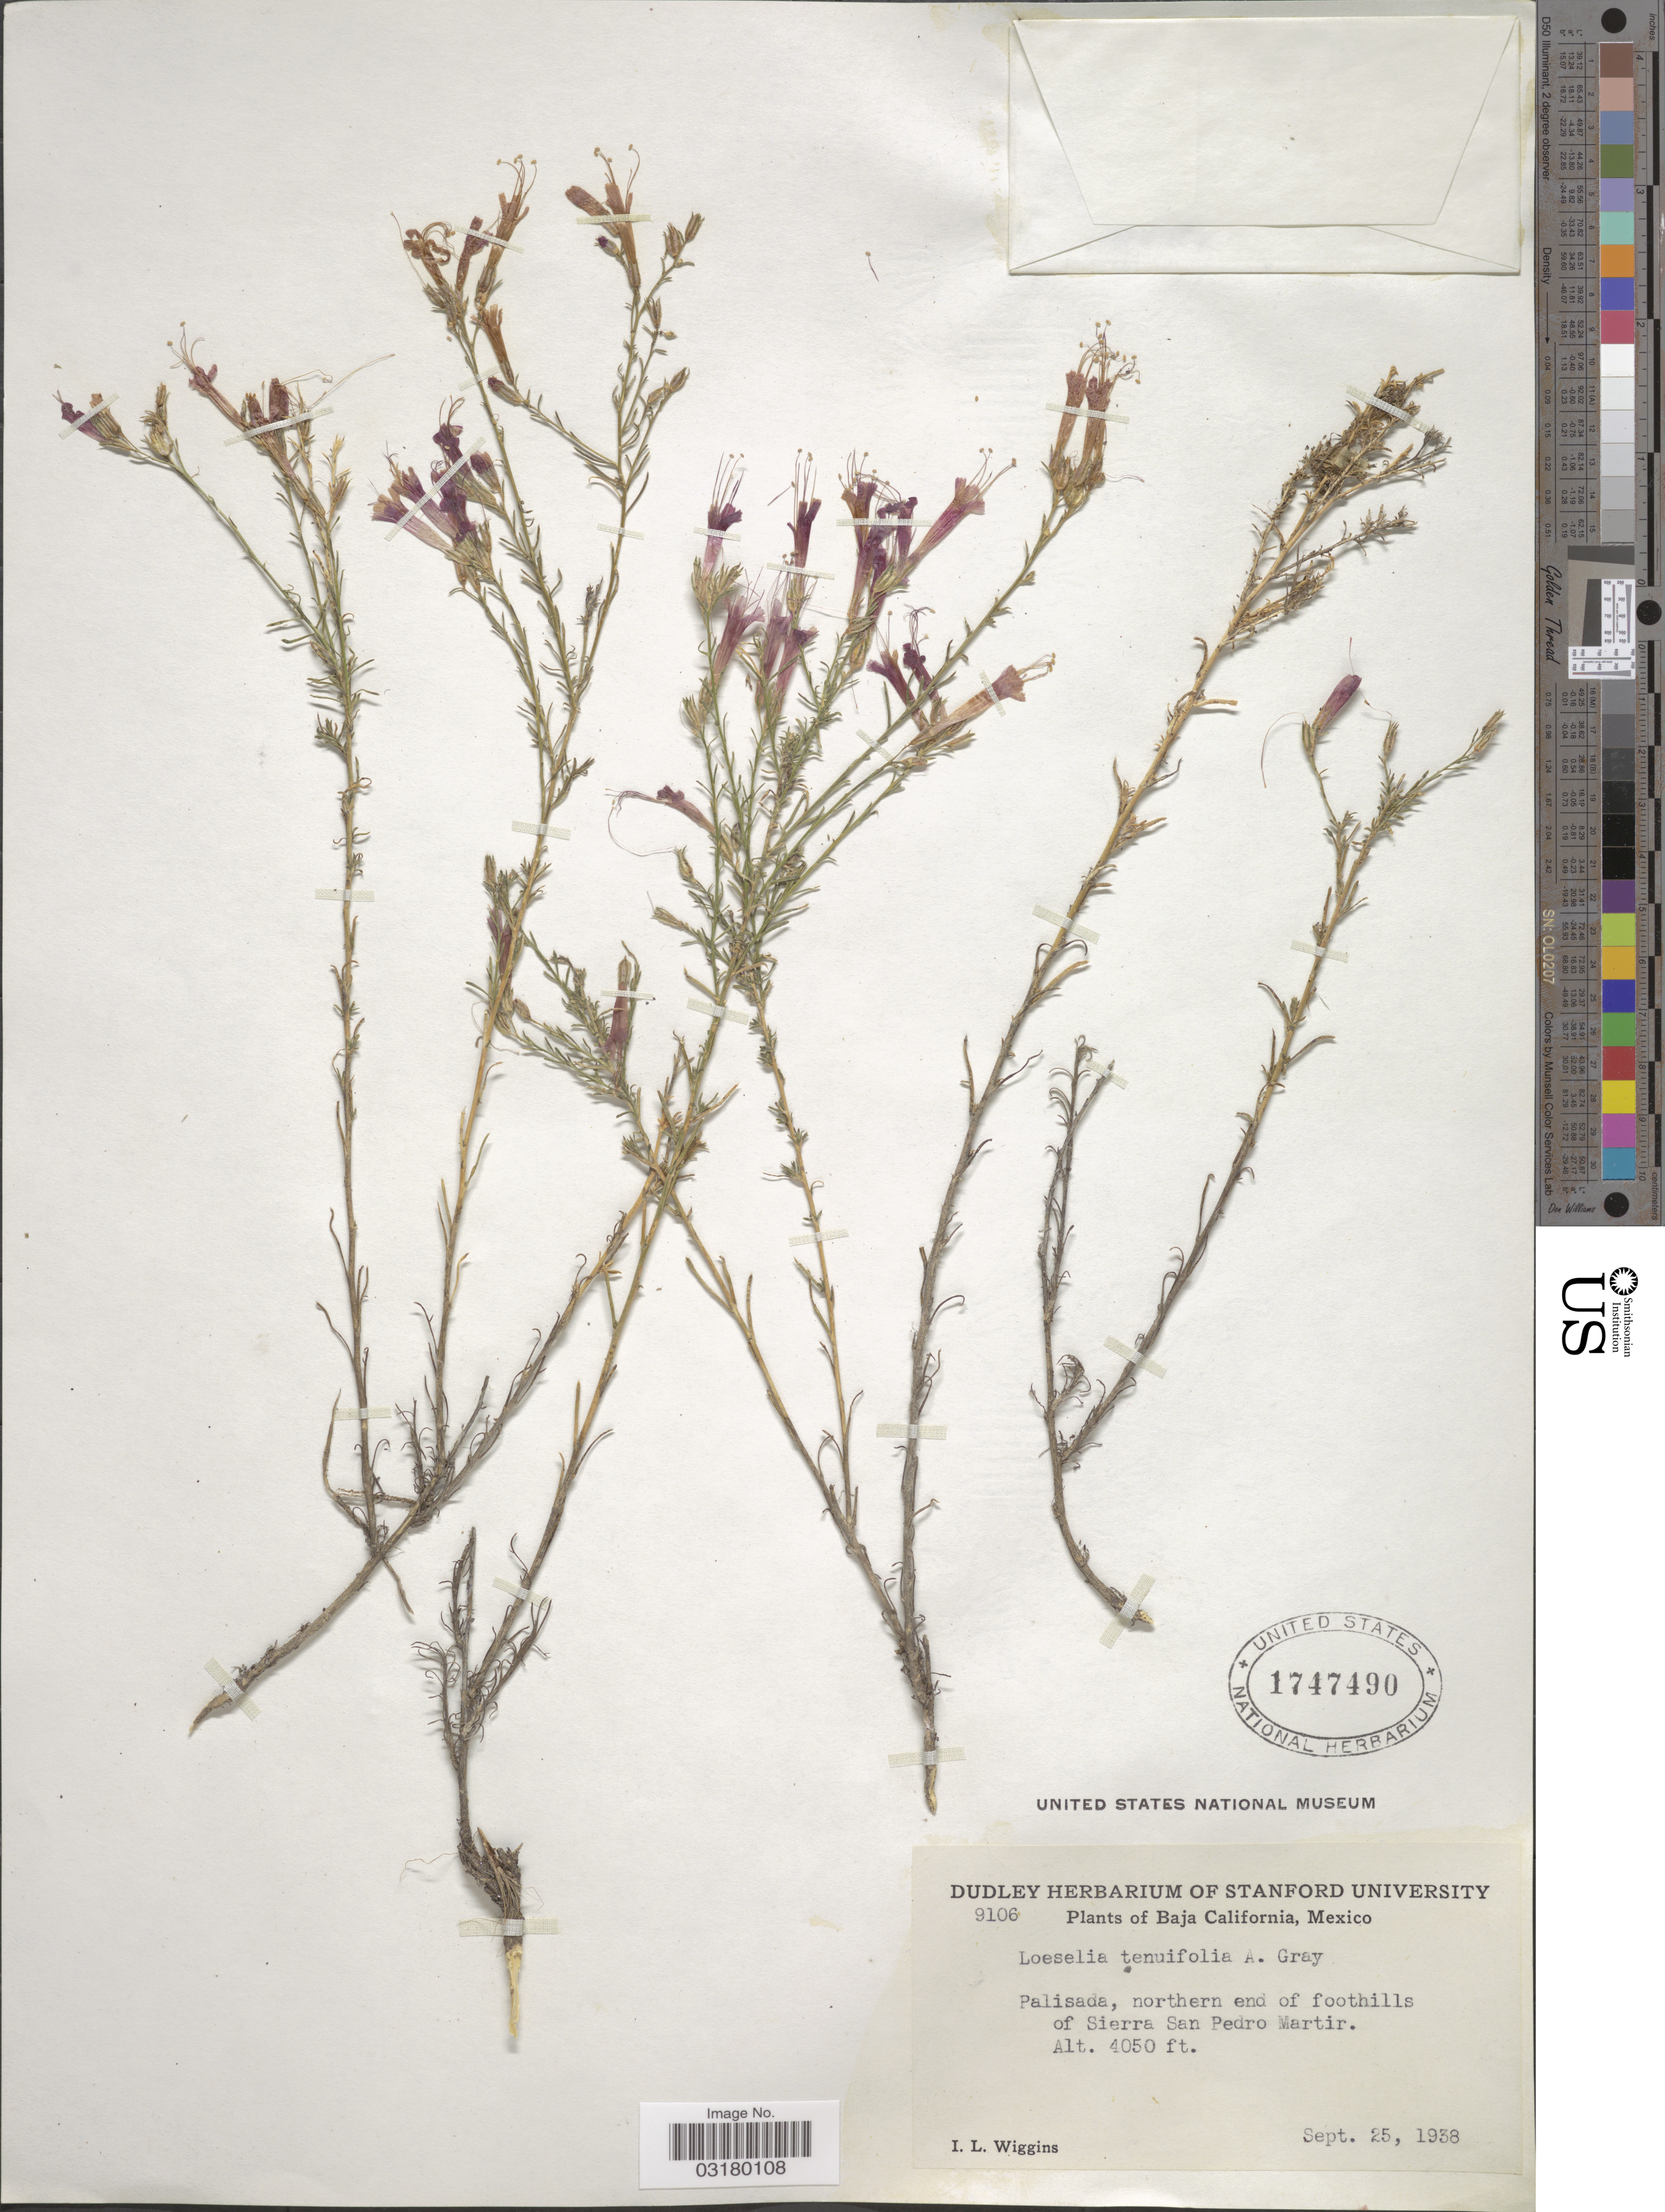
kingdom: Plantae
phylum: Tracheophyta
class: Magnoliopsida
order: Ericales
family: Polemoniaceae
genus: Ipomopsis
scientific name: Ipomopsis tenuifolia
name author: (A. Gray) V.E. Grant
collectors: I. L. Wiggins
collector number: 9106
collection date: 1938-09-25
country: Mexico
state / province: Baja California Norte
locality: Palisada, northern end of foothills of Sierra San Pedro Martir.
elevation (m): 1234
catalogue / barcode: US 1747490